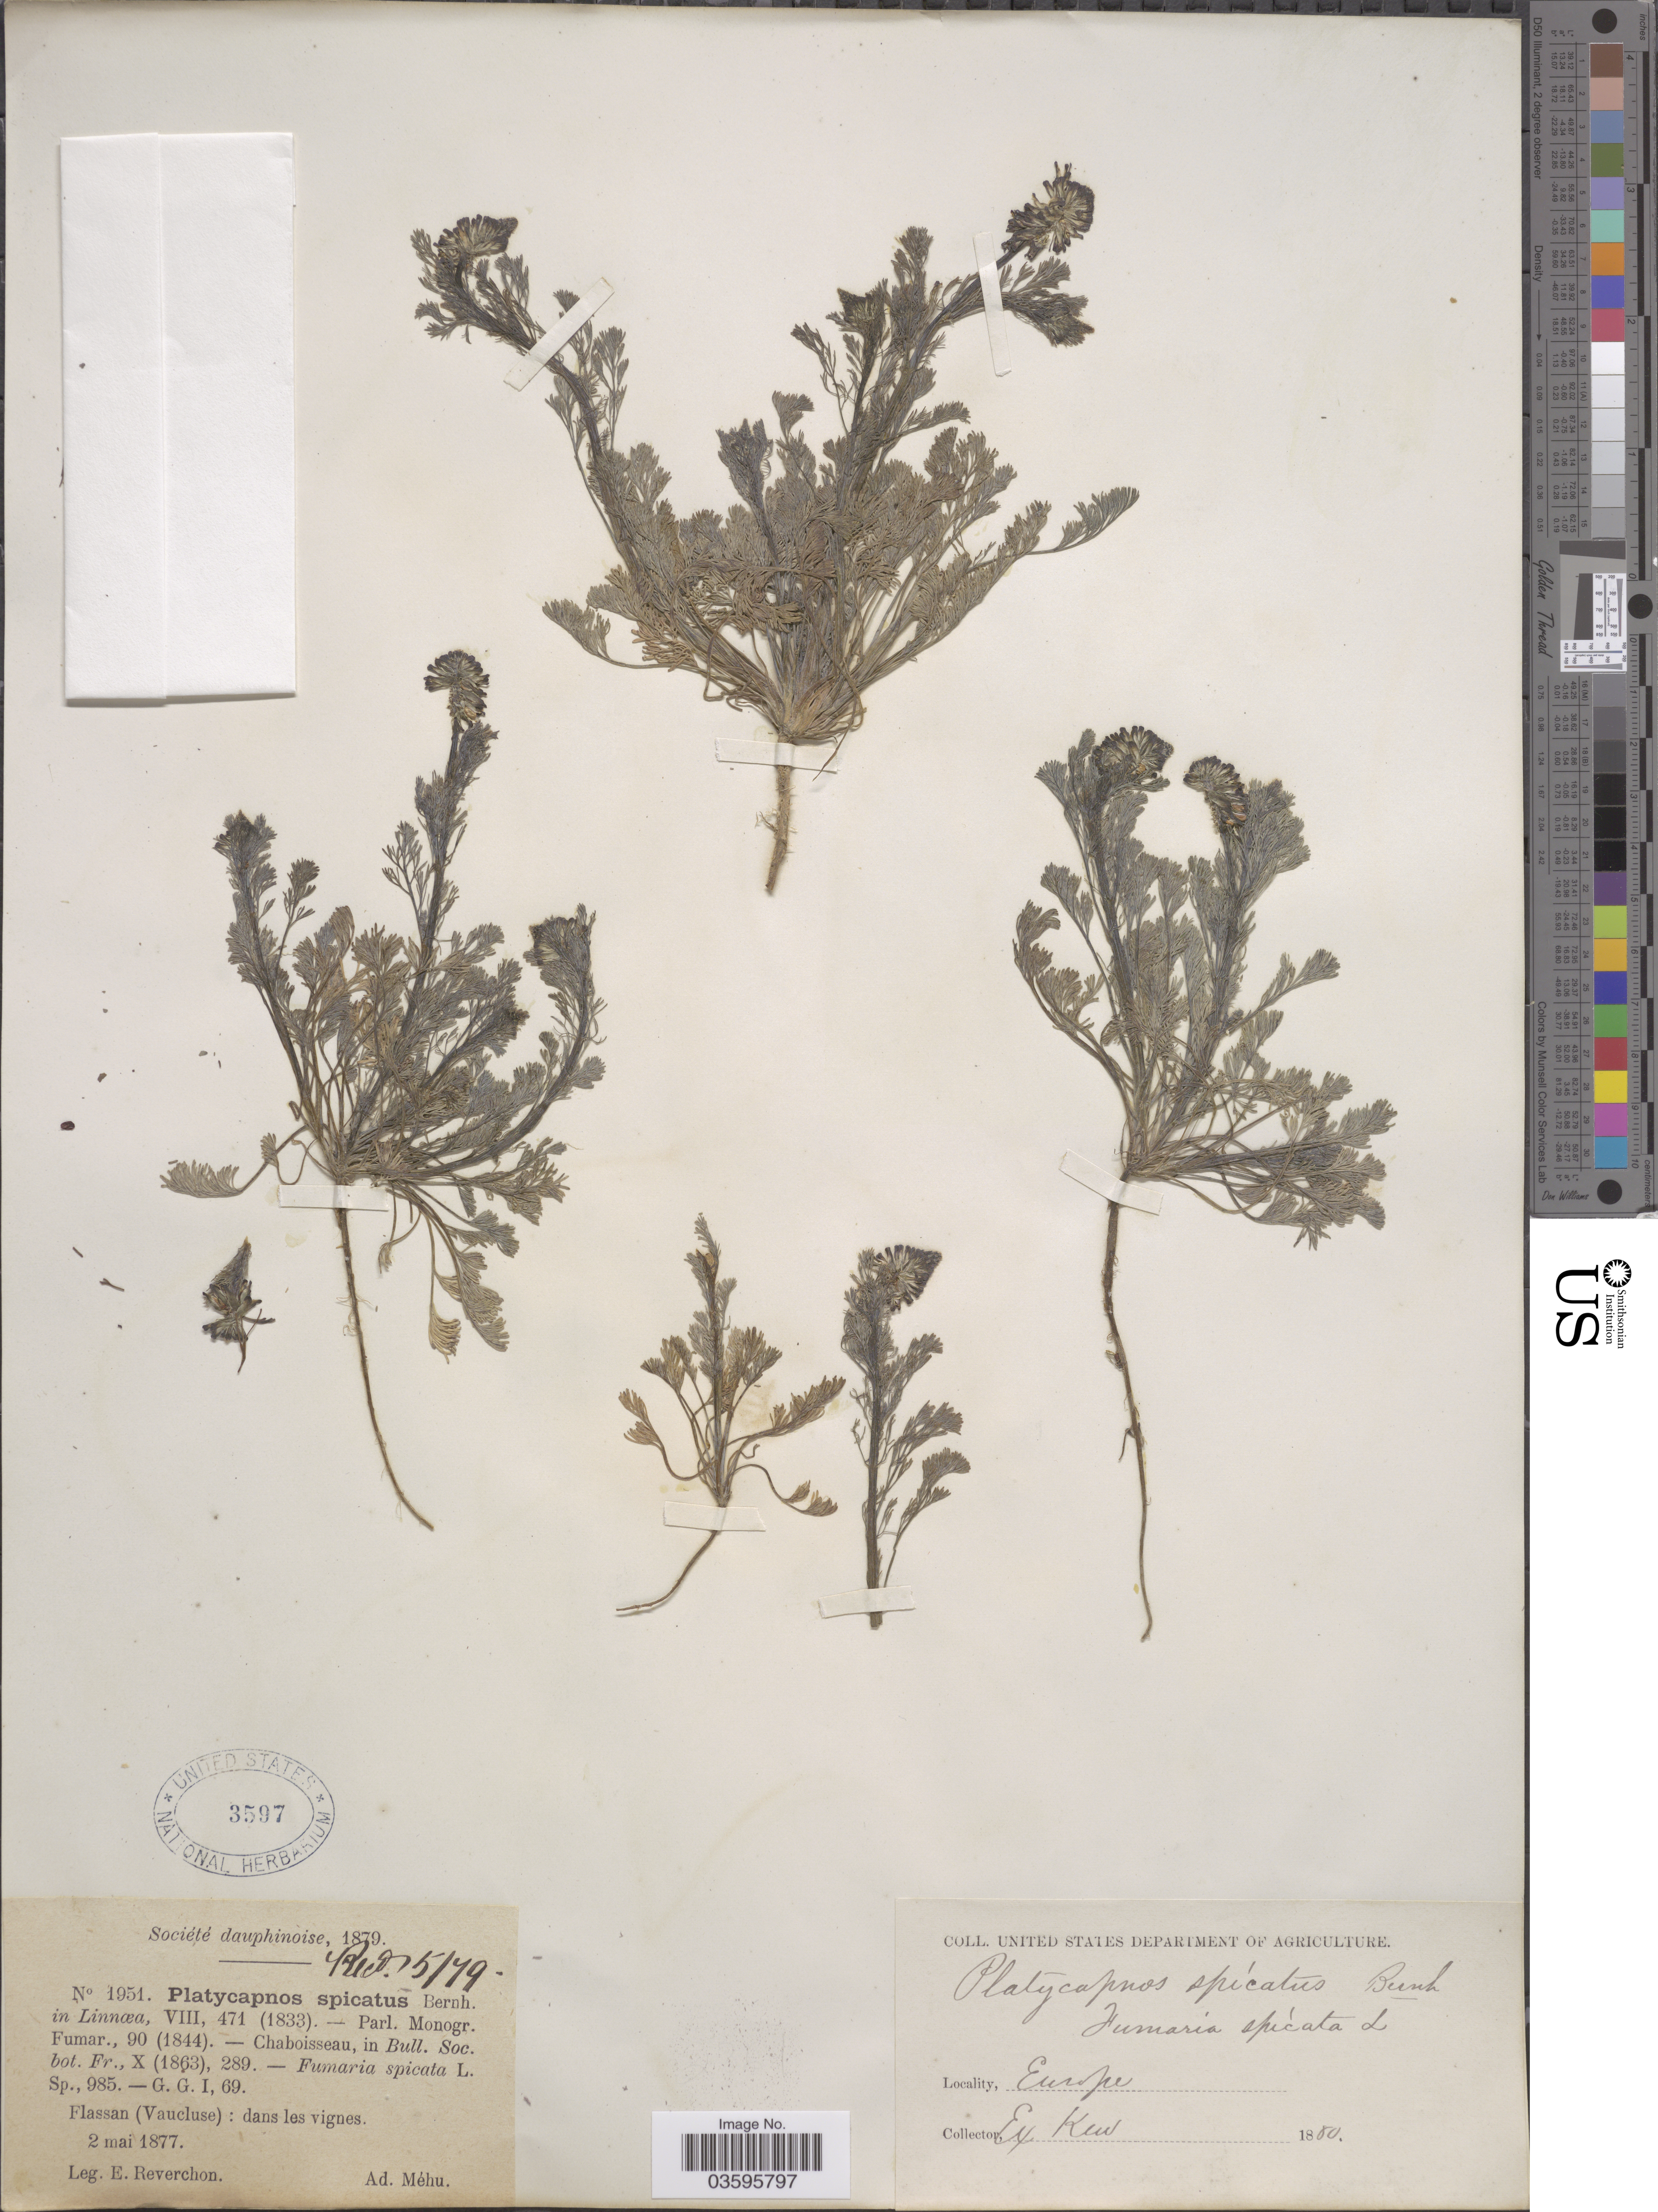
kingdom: Plantae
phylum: Tracheophyta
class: Magnoliopsida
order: Ranunculales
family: Papaveraceae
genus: Platycapnos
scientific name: Platycapnos spicatus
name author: (L.) Bernh.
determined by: Strong, M. T., (US), Smithsonian Institution - National Museum of Natural History (UNITED STATES)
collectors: E. Reverchon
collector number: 1951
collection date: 1877-05-02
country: France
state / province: Provence-Alpes-Côte d'Azur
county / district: Vaucluse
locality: Flassan (Vaucluse): dans les vignes. Europe.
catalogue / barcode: US 3597